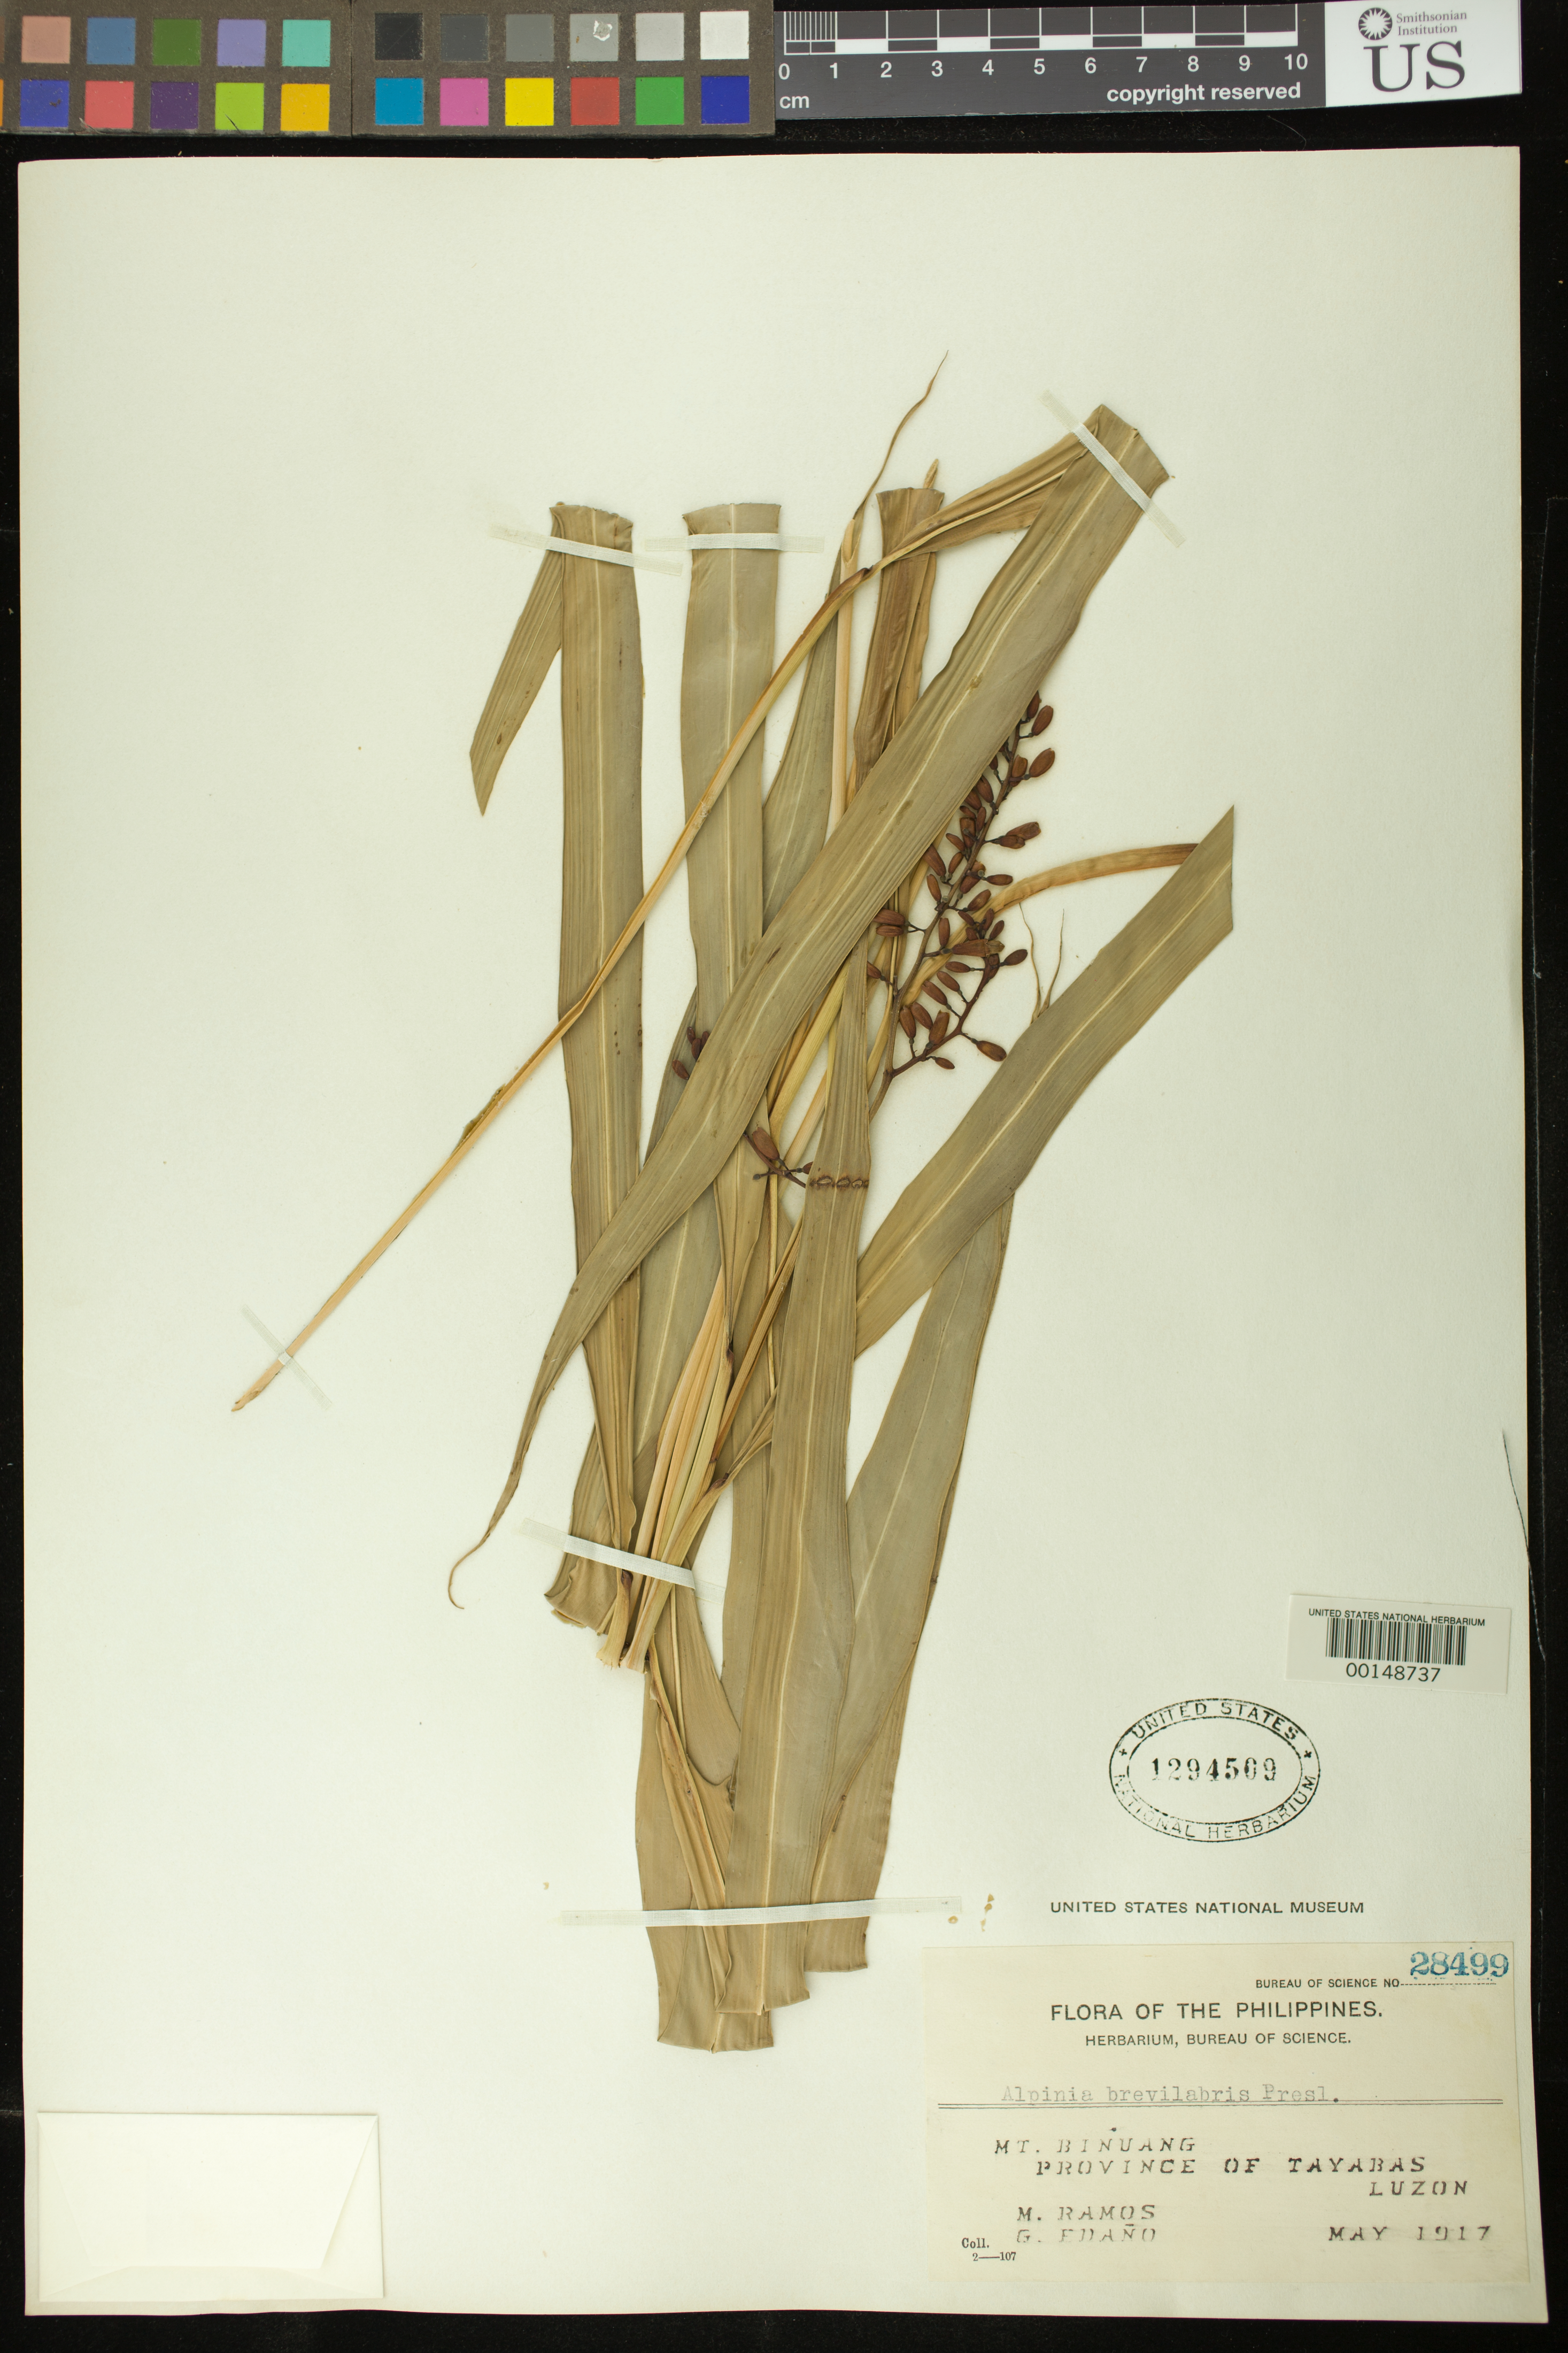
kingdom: Plantae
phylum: Tracheophyta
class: Liliopsida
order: Zingiberales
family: Zingiberaceae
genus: Alpinia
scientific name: Alpinia brevilabris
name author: C. Presl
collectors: M. Ramos & G. E. Edaño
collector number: Bur. Sci. 28499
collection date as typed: May 1917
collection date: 1917-05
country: Philippines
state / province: Calabarzon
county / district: Quezon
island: Luzon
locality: Mt. binuang, tayabas prov. [= quezon province]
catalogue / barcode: US 1294509